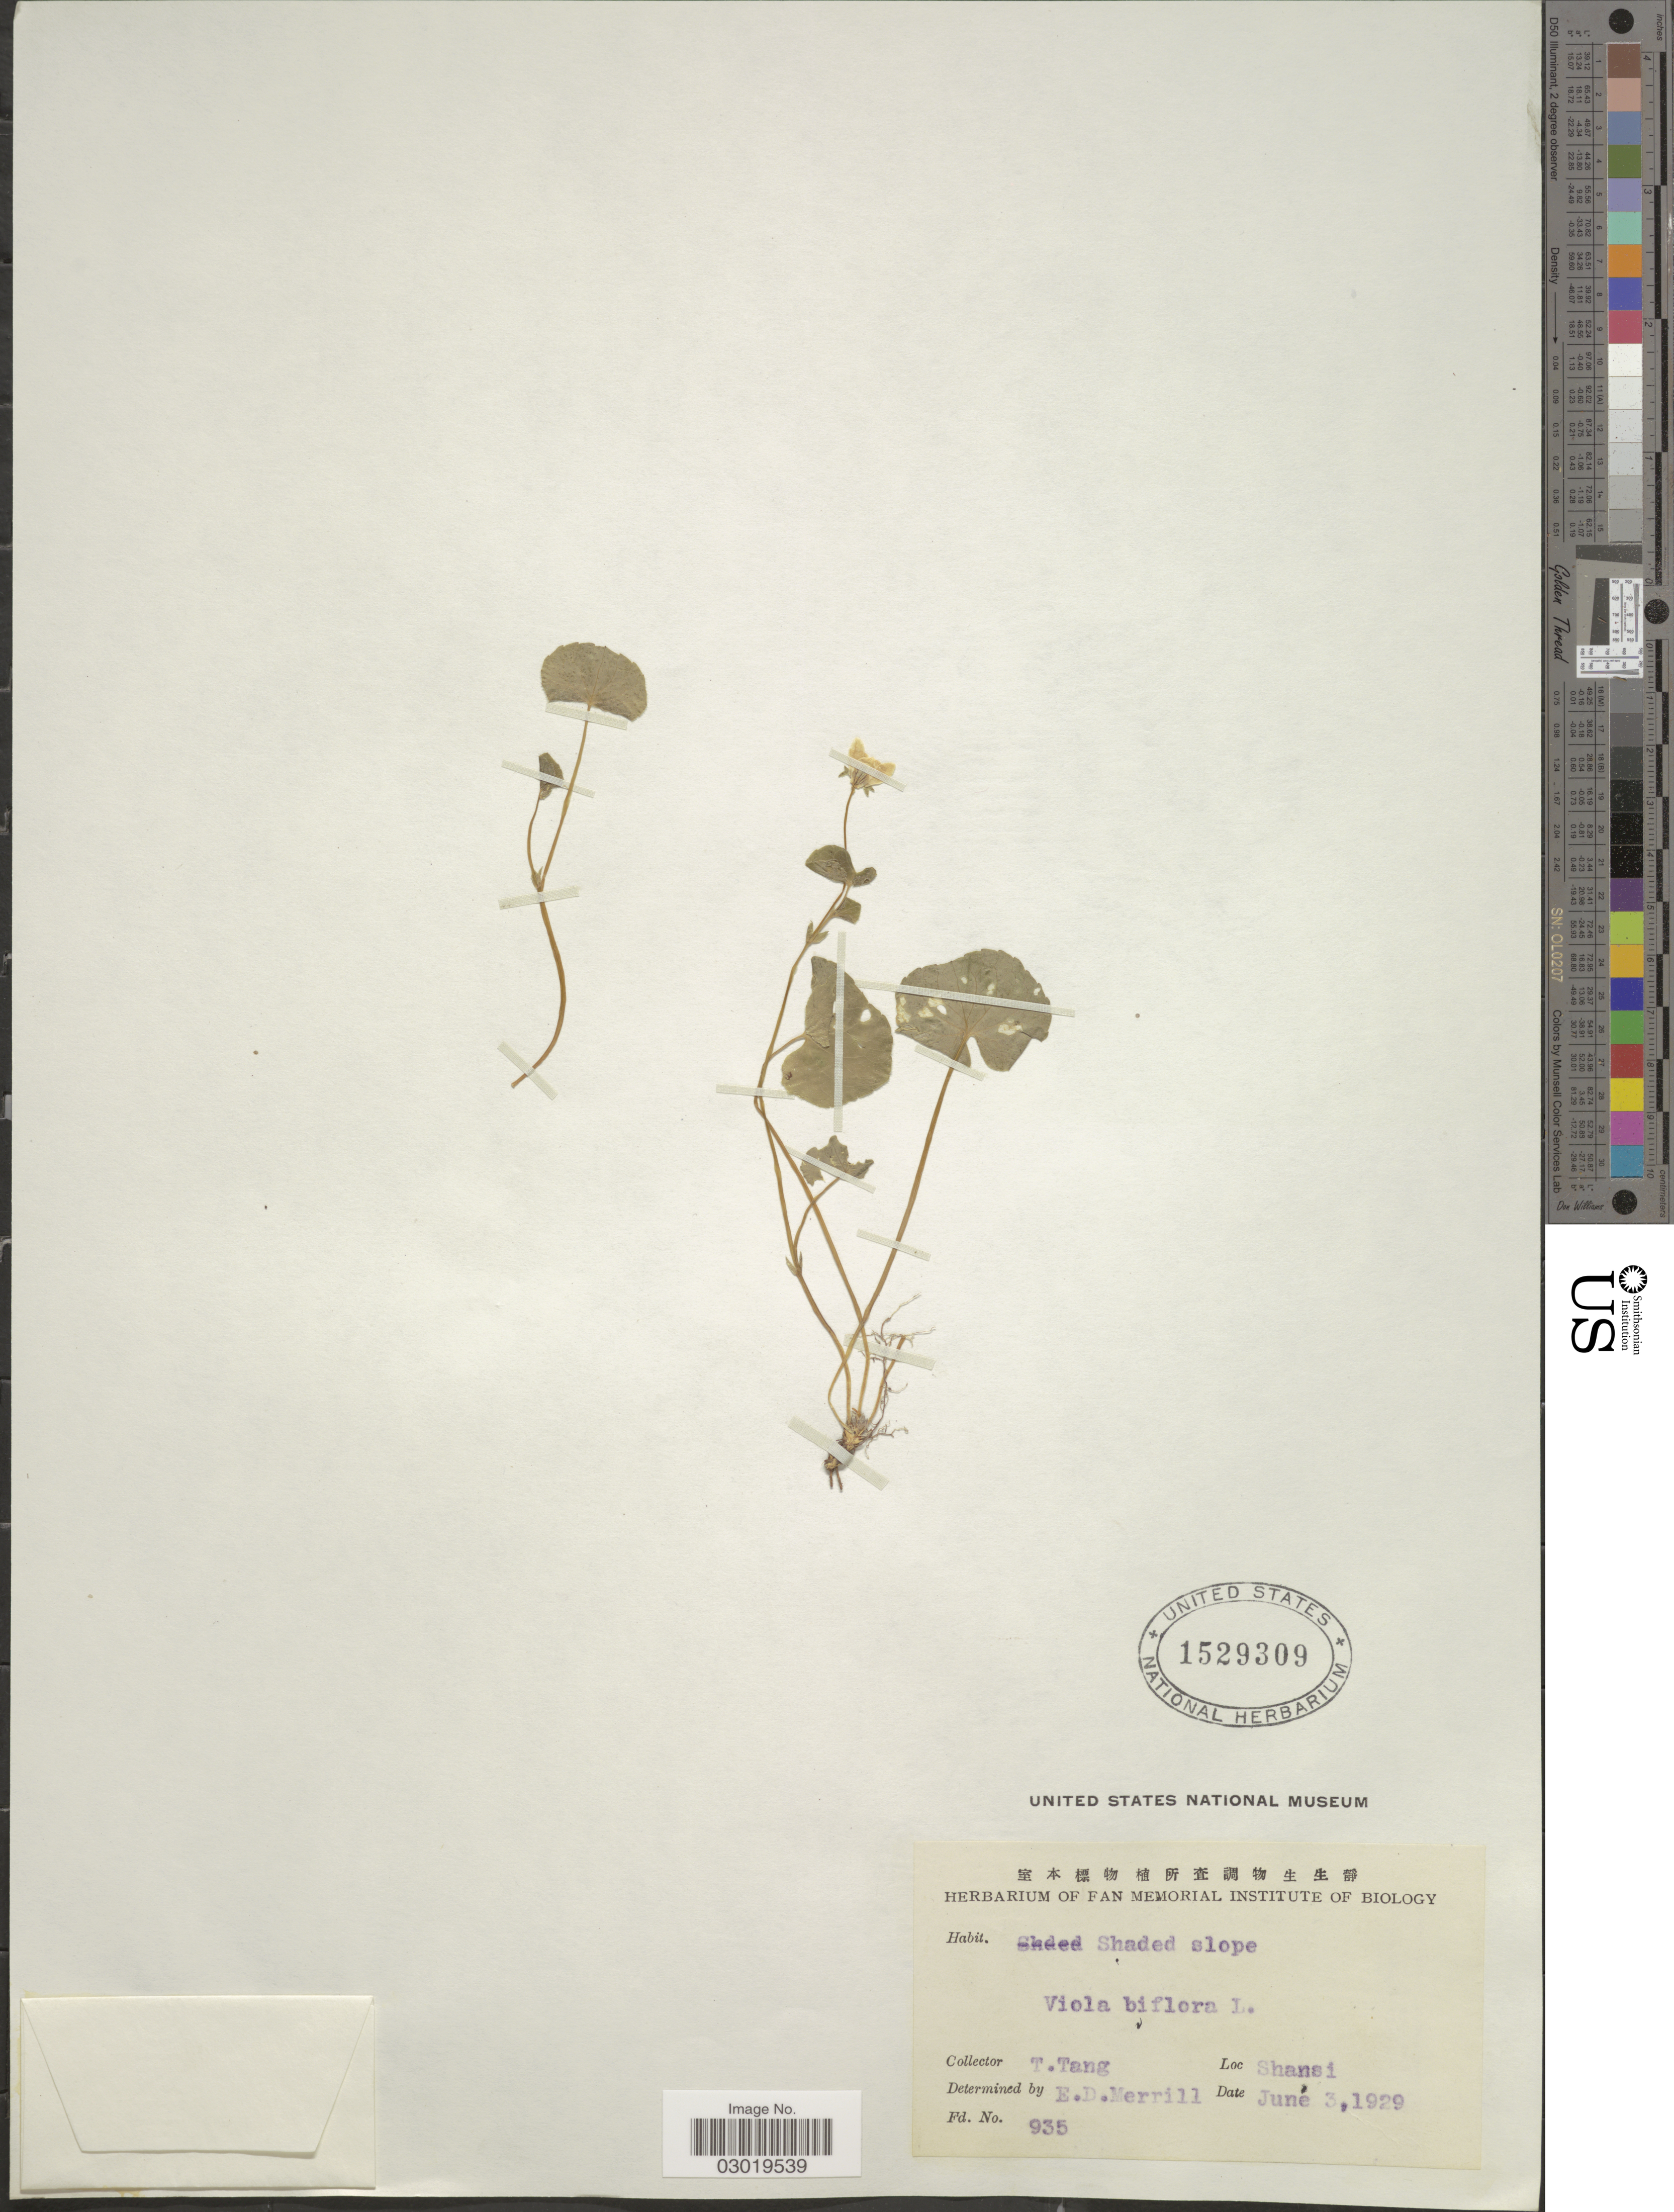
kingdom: Plantae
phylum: Tracheophyta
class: Magnoliopsida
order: Malpighiales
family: Violaceae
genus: Viola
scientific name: Viola biflora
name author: L.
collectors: T. Tang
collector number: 935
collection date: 1929-06-03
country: China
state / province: Shanxi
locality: Shansi.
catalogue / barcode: US 1529309